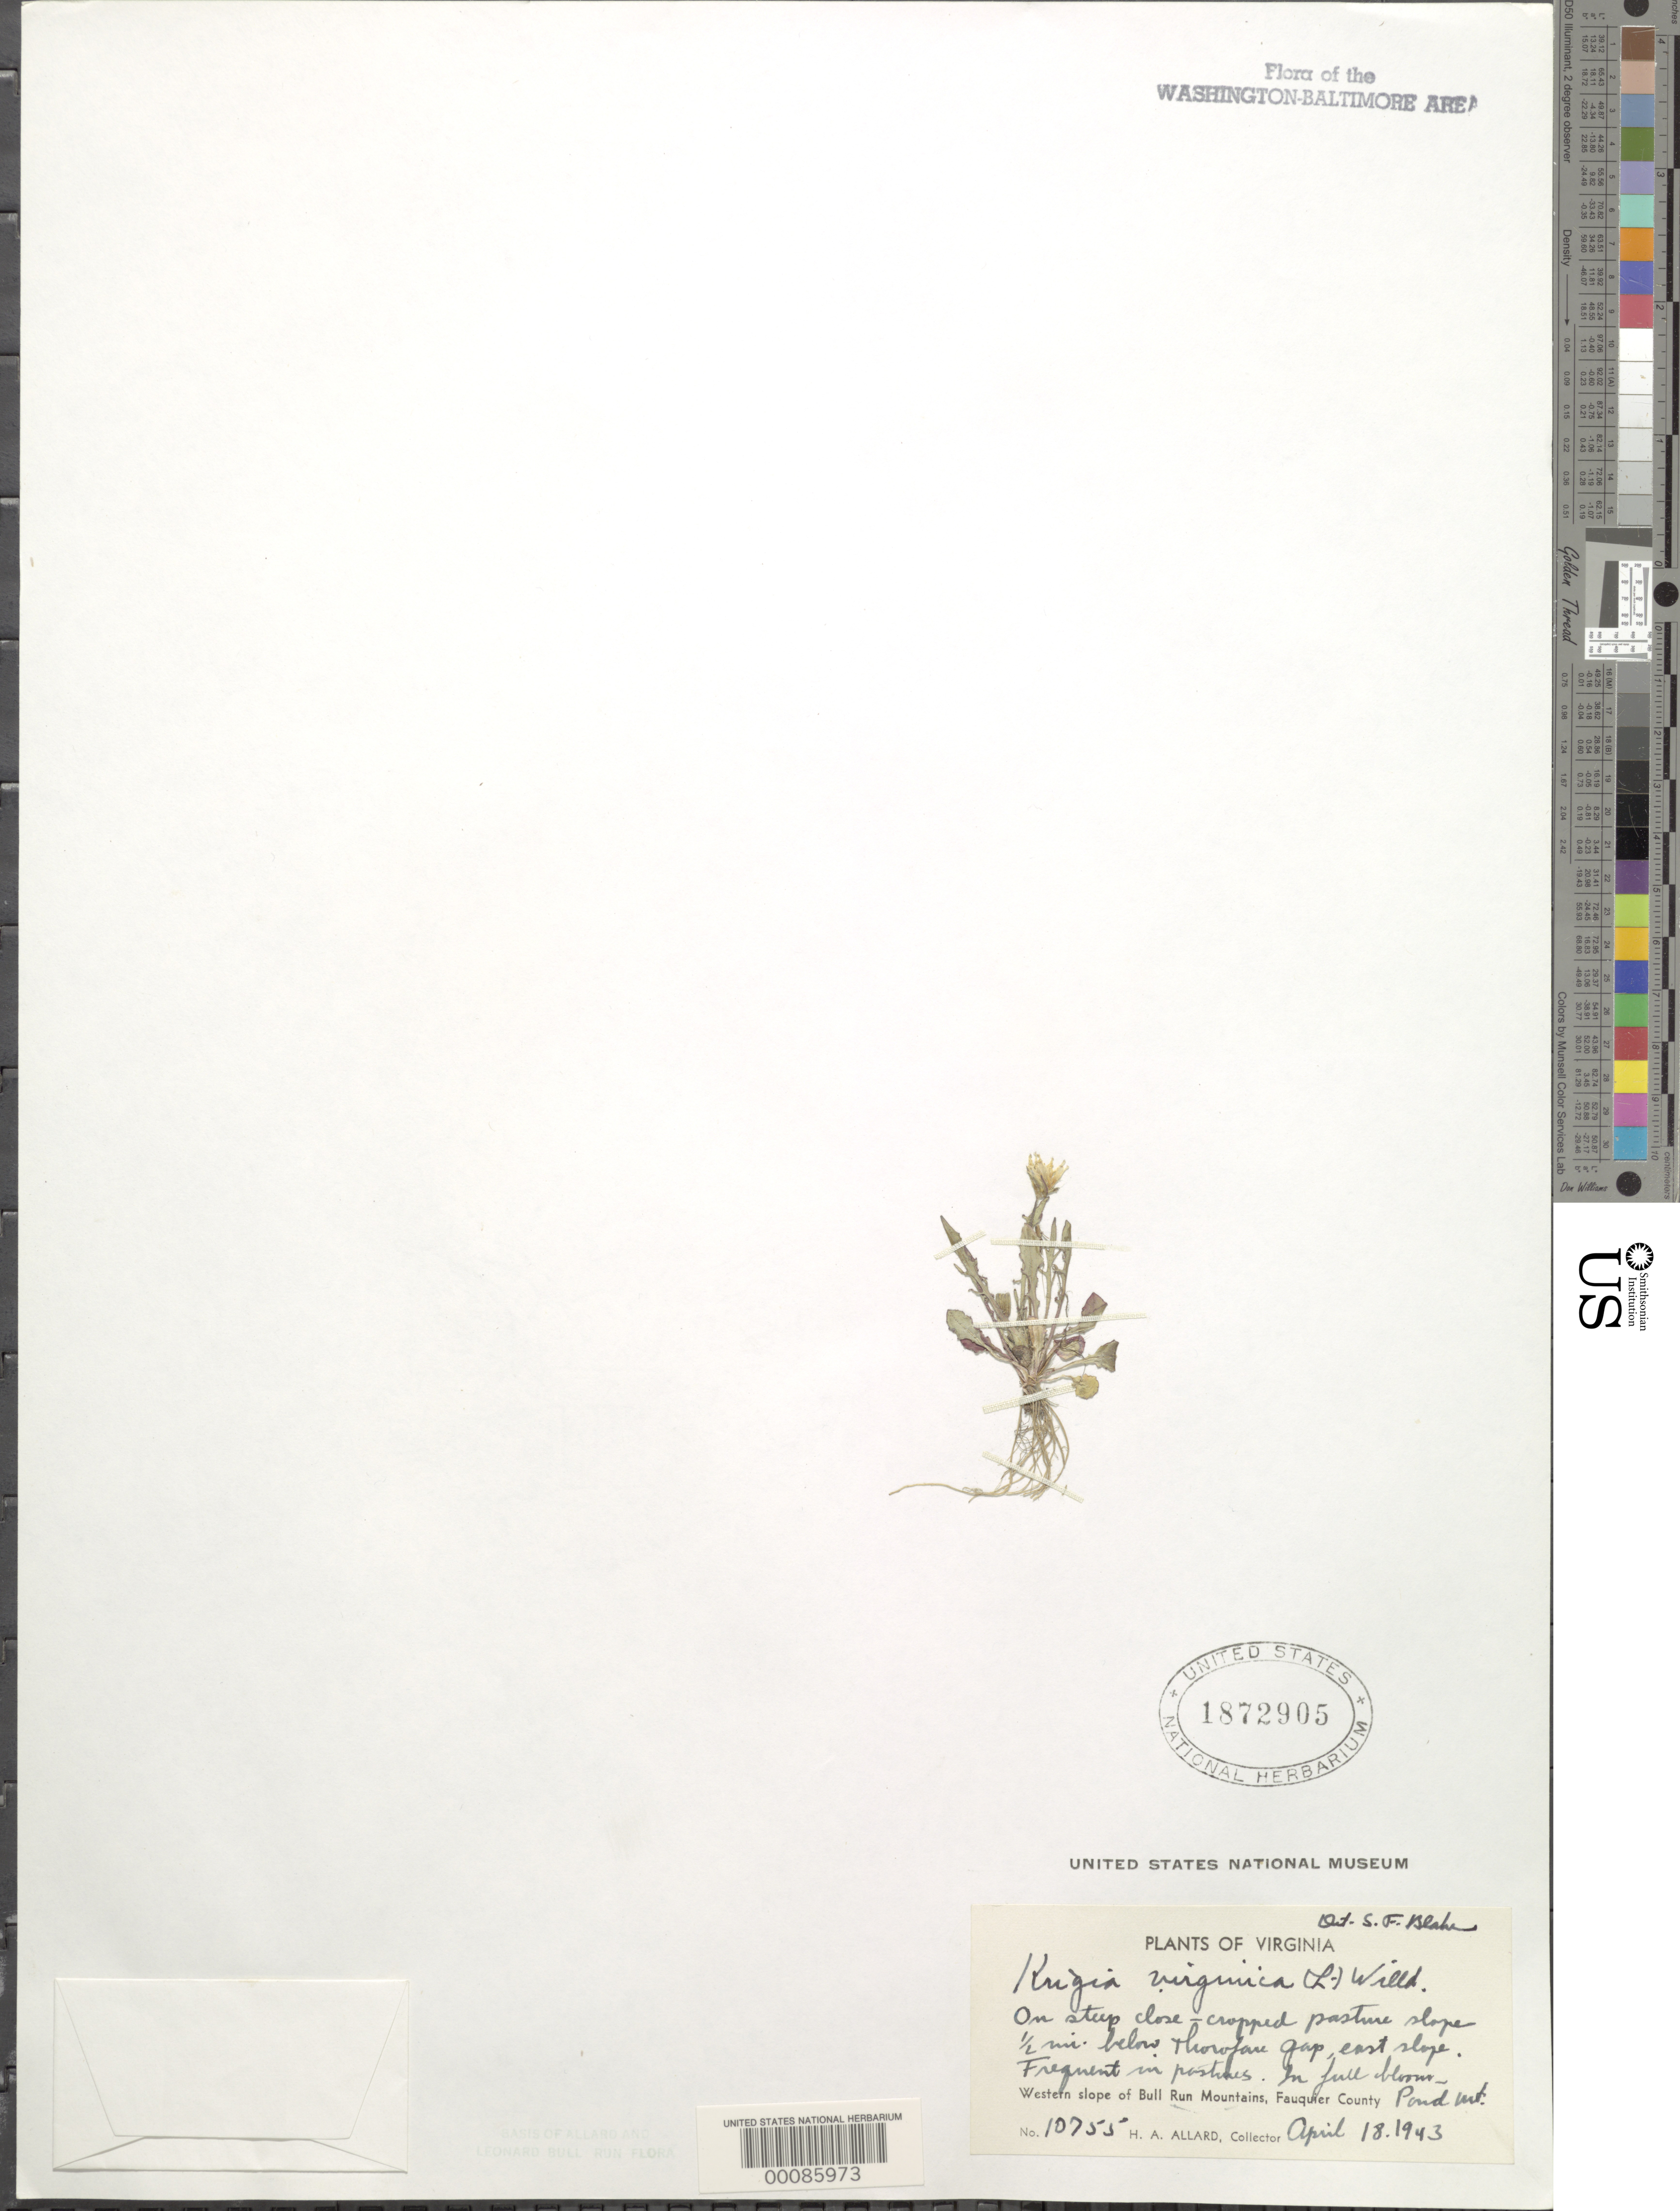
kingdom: Plantae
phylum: Tracheophyta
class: Magnoliopsida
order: Asterales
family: Asteraceae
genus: Krigia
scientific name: Krigia virginica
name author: (L.) Willd.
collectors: H. A. Allard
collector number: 10755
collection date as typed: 18 Apr 1943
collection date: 1943-04-18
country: United States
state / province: Virginia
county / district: Fauquier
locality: Pond Mountain near Thorofare Gap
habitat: Pasture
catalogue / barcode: US 1872905